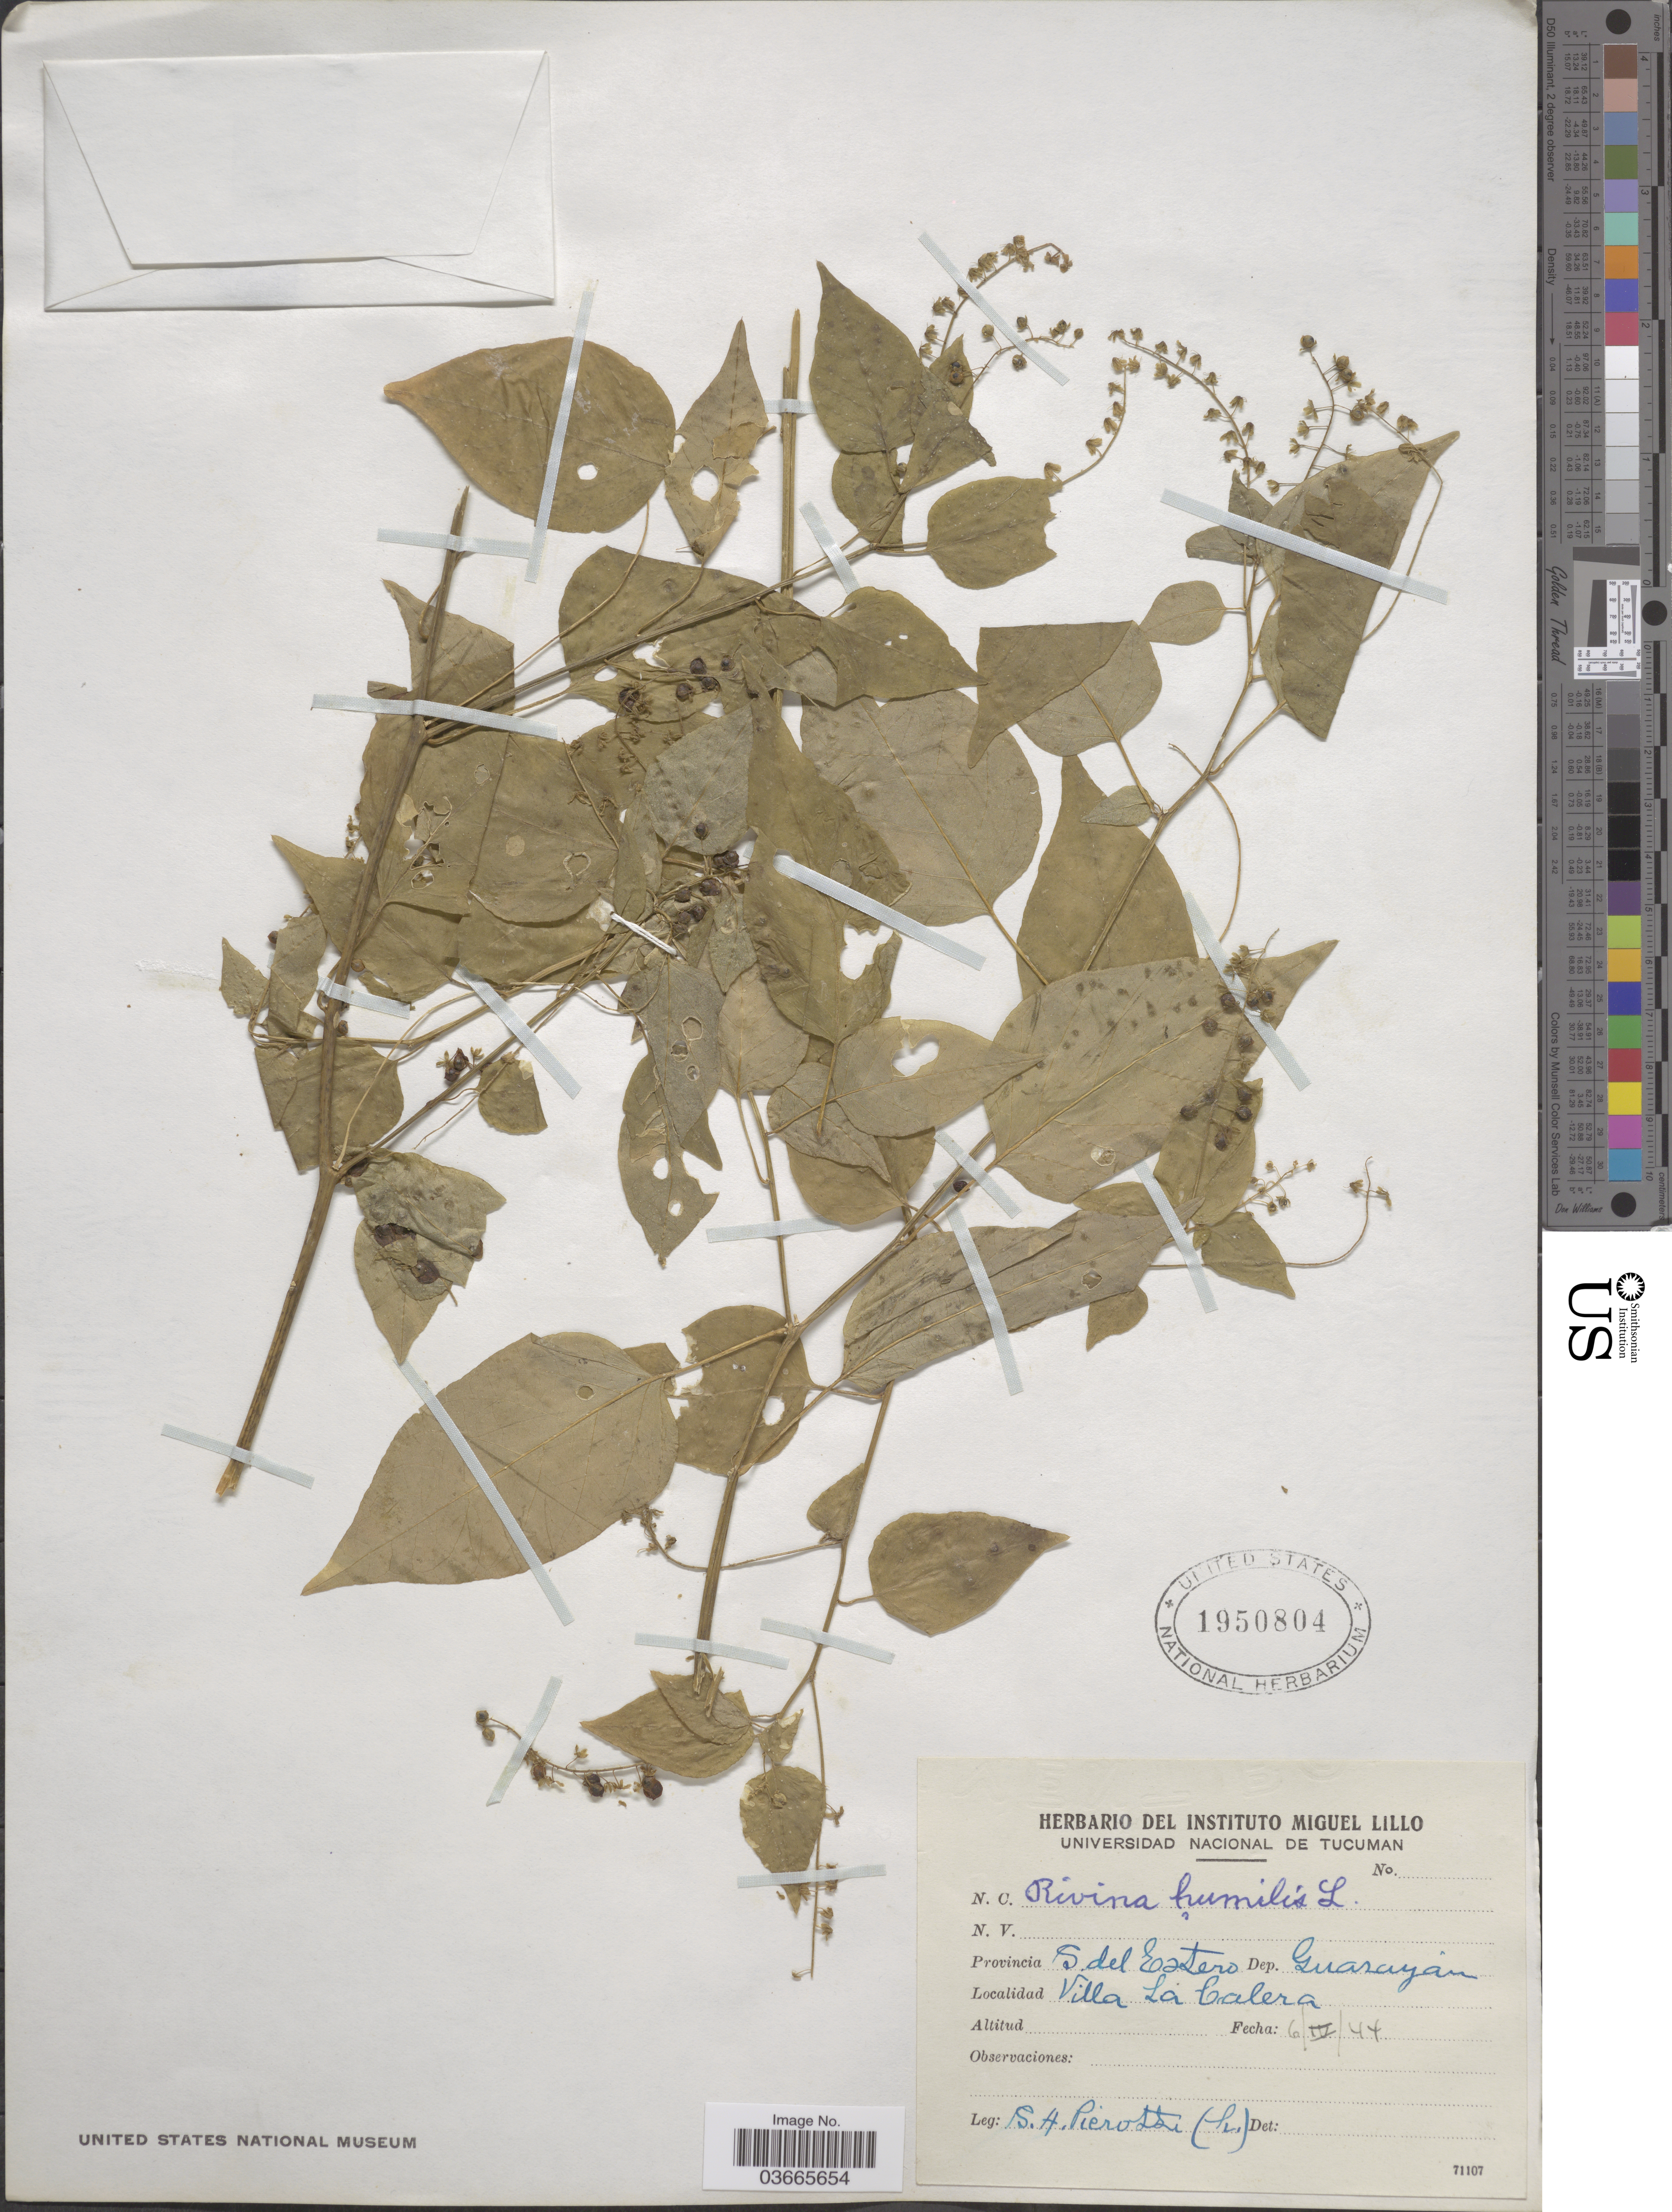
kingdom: Plantae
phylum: Tracheophyta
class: Magnoliopsida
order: Caryophyllales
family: Phytolaccaceae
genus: Rivina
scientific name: Rivina humilis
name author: L.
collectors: S. A. Pierotti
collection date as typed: Transcribed d/m/y: 6/4/44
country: Argentina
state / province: Santiago del Estero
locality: Dep. Guasayan. Villa La Calera.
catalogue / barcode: US 1950804